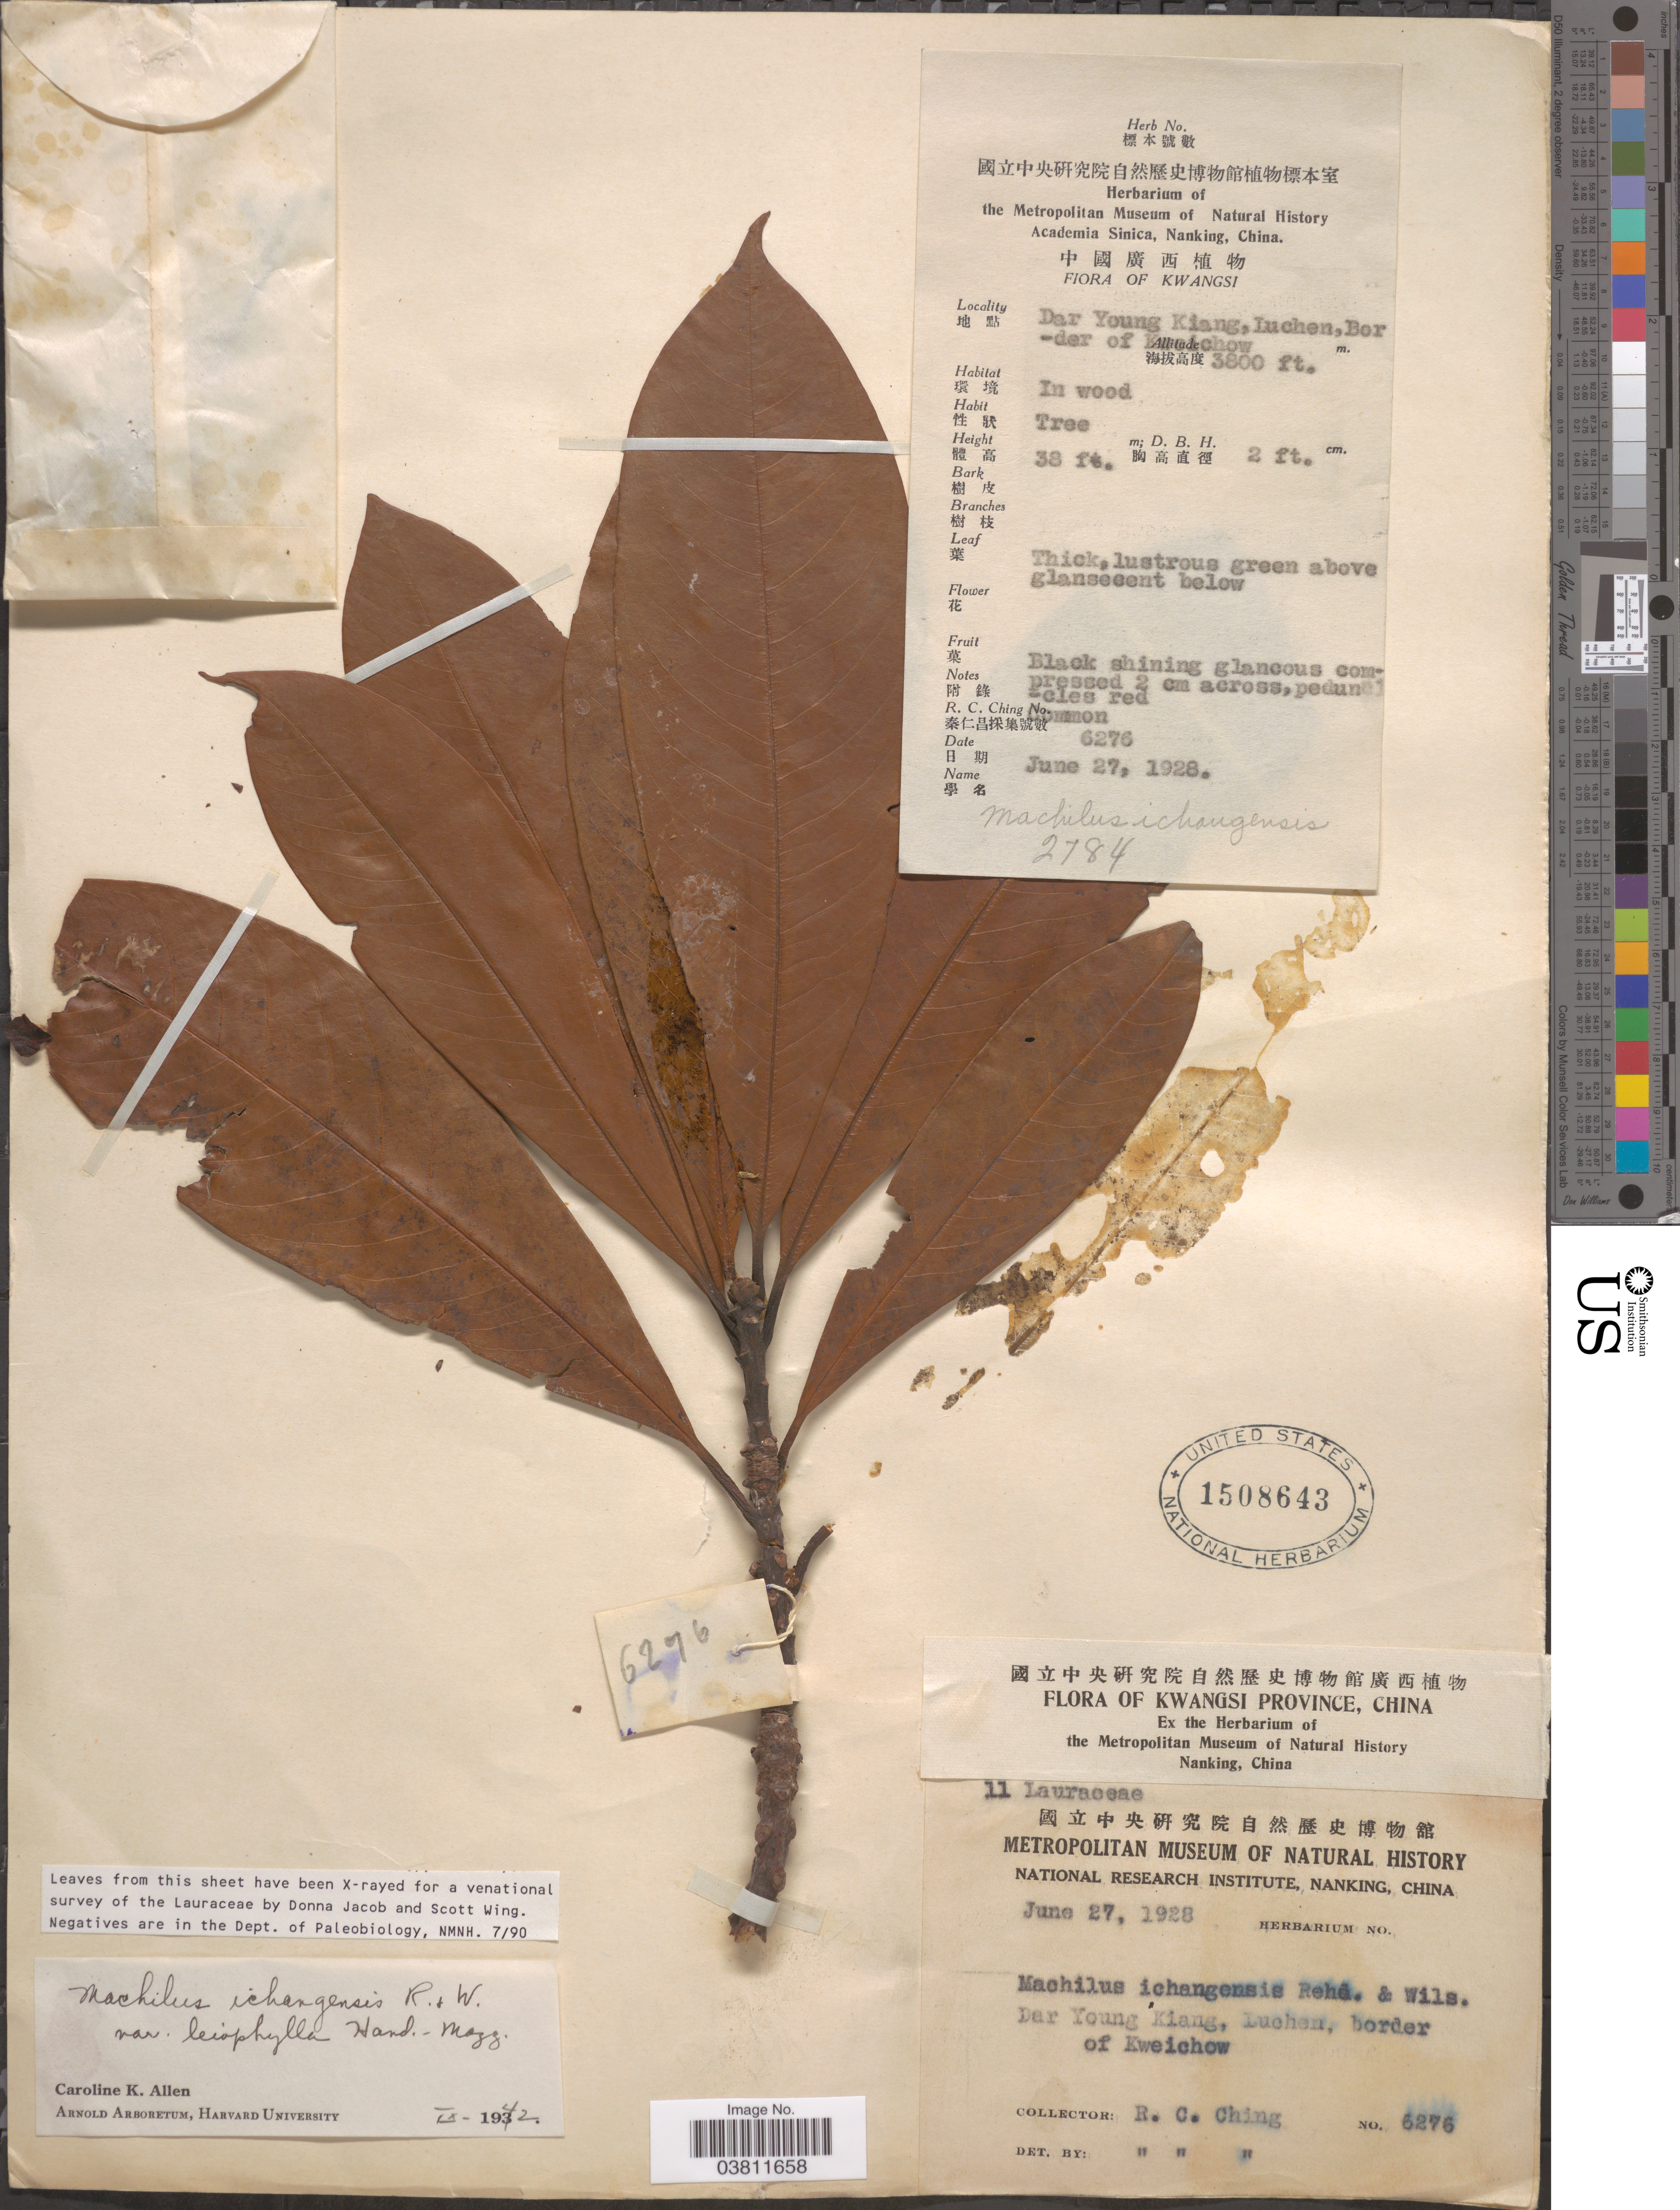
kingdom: Plantae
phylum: Tracheophyta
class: Magnoliopsida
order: Laurales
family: Lauraceae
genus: Machilus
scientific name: Machilus ichangensis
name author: Rehder & E.H. Wilson in Sarg.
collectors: R. C. Ching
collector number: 6276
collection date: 1928-06-27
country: China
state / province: Guangxi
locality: Kwangsi Province. Dar Young Kiang, Luchen, border of Kweichow.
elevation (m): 1158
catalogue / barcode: US 1508643